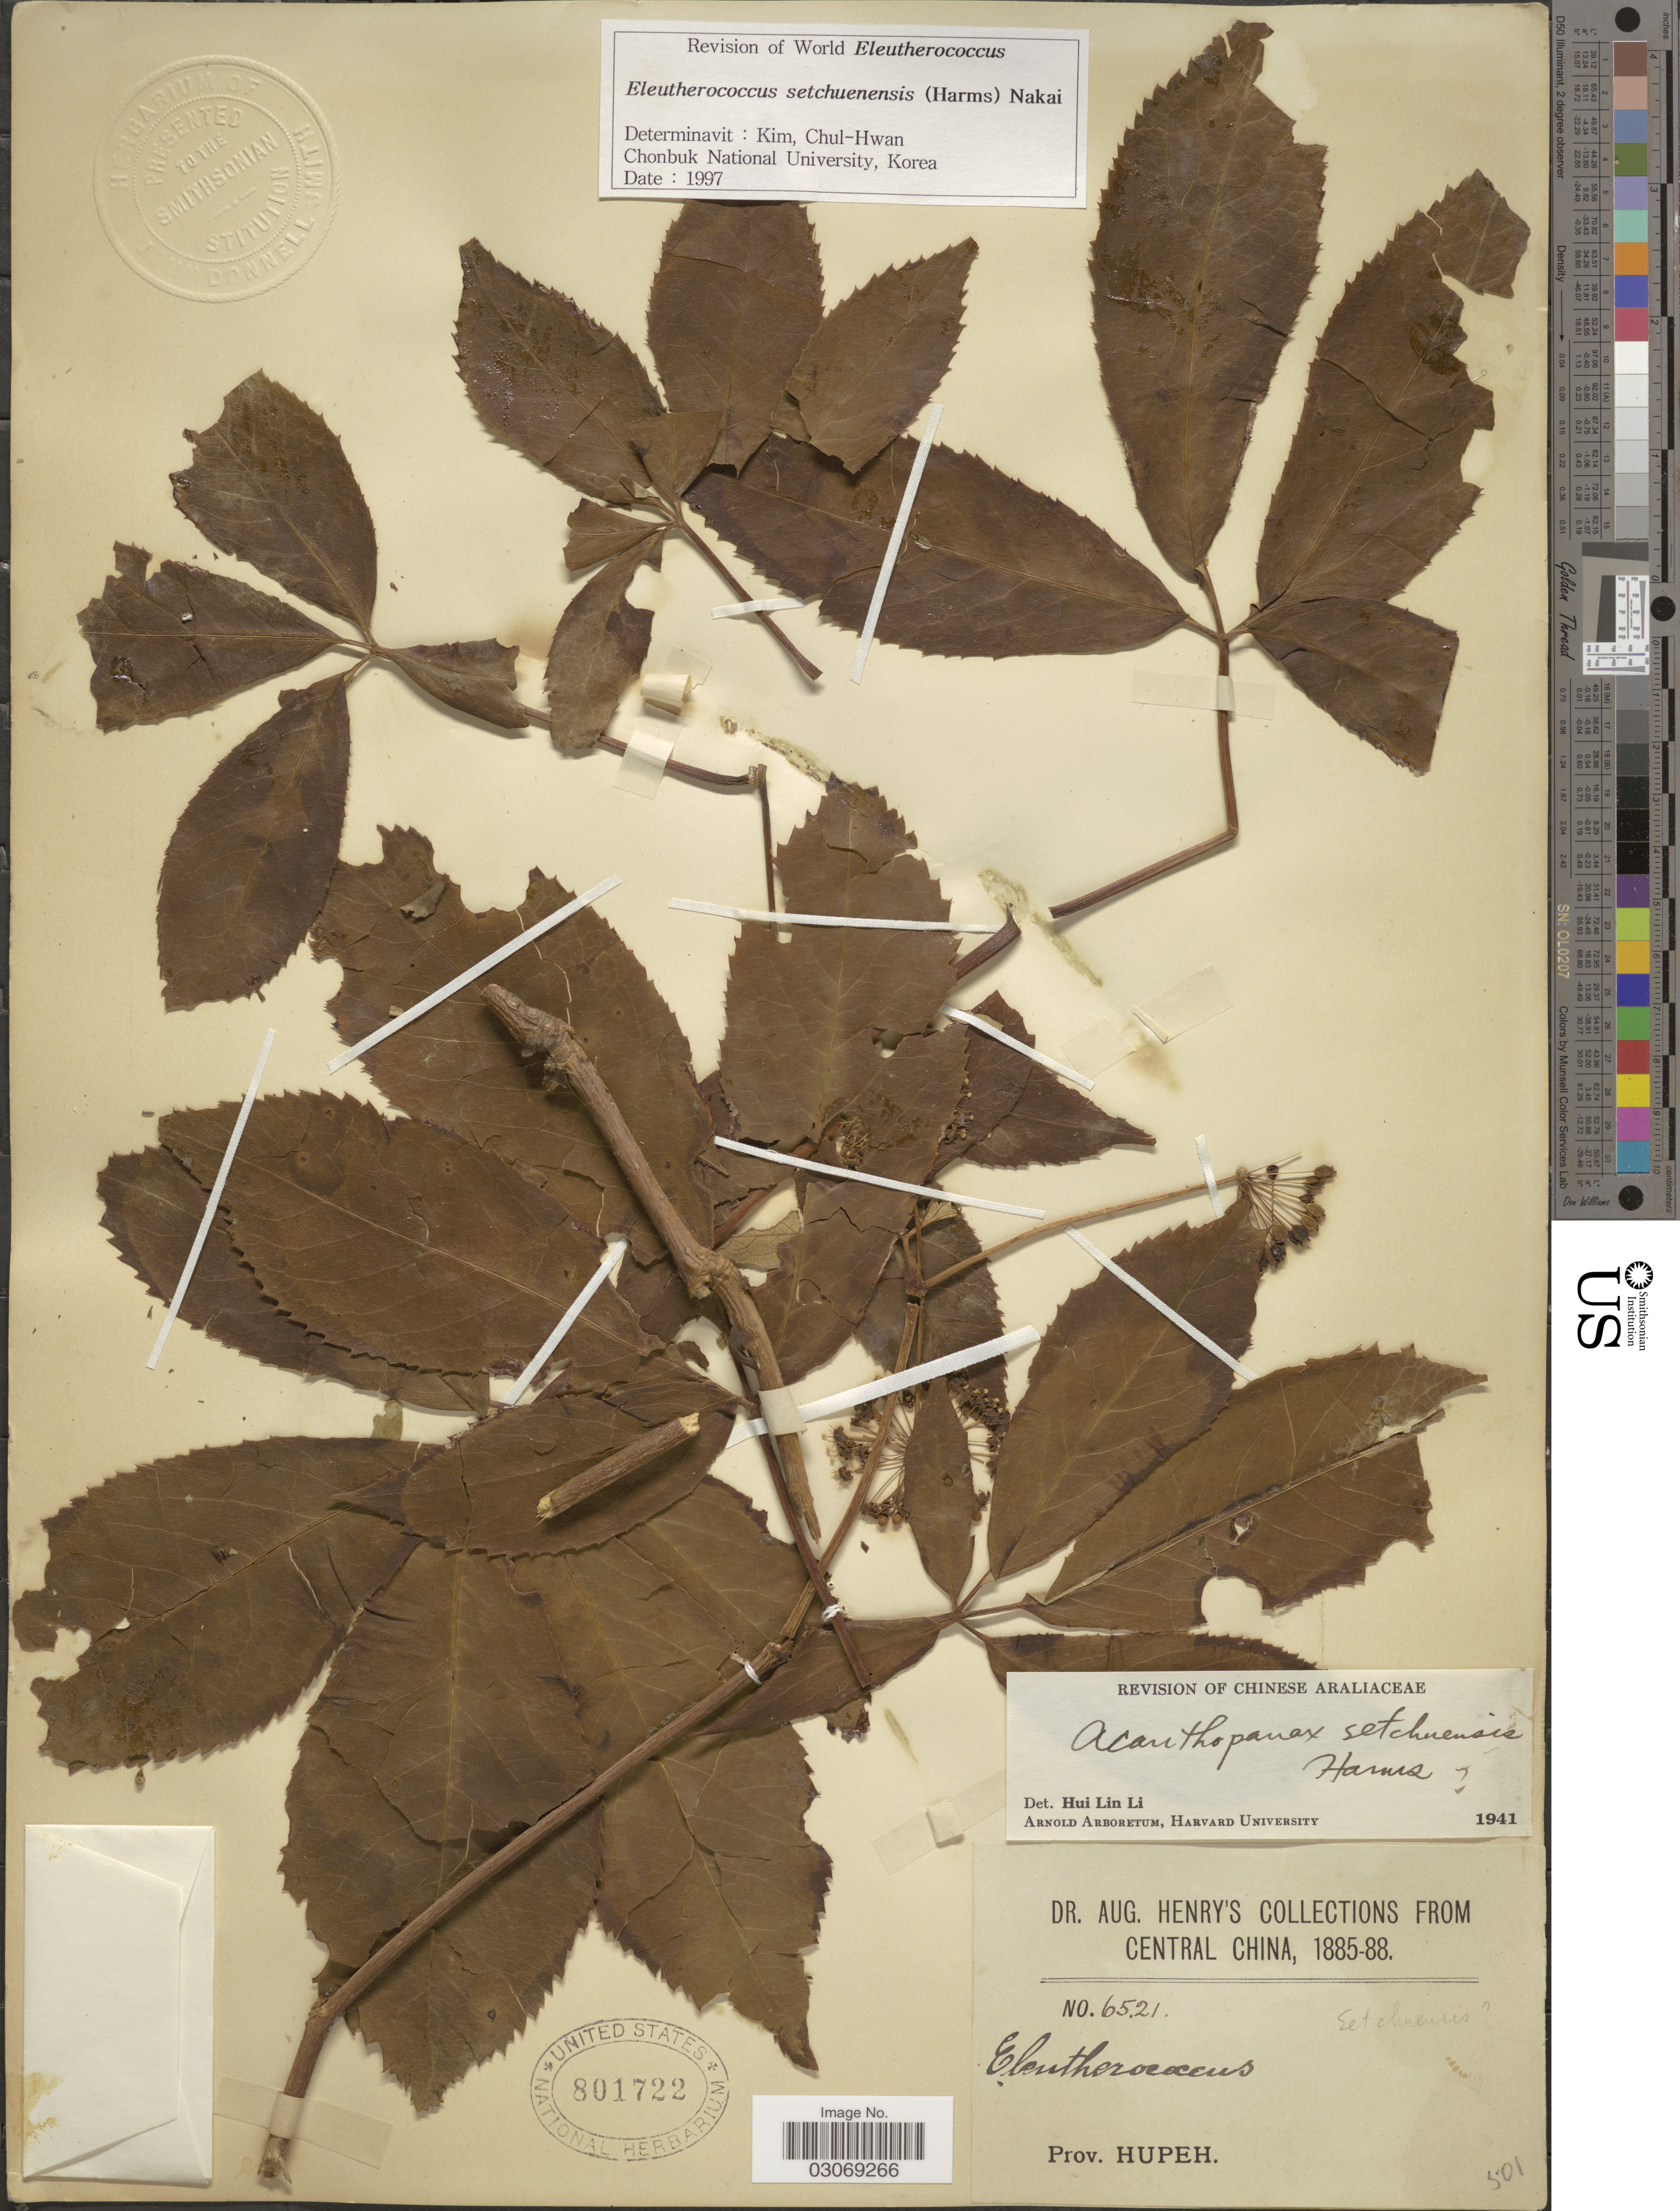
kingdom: Plantae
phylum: Tracheophyta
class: Magnoliopsida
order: Apiales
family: Araliaceae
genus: Eleutherococcus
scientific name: Eleutherococcus setchuenensis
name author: (Harms) Nakai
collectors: A. Henry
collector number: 6521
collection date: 1885/1888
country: China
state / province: Hubei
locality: Central China. Prov. Hupeh.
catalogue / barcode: US 801722